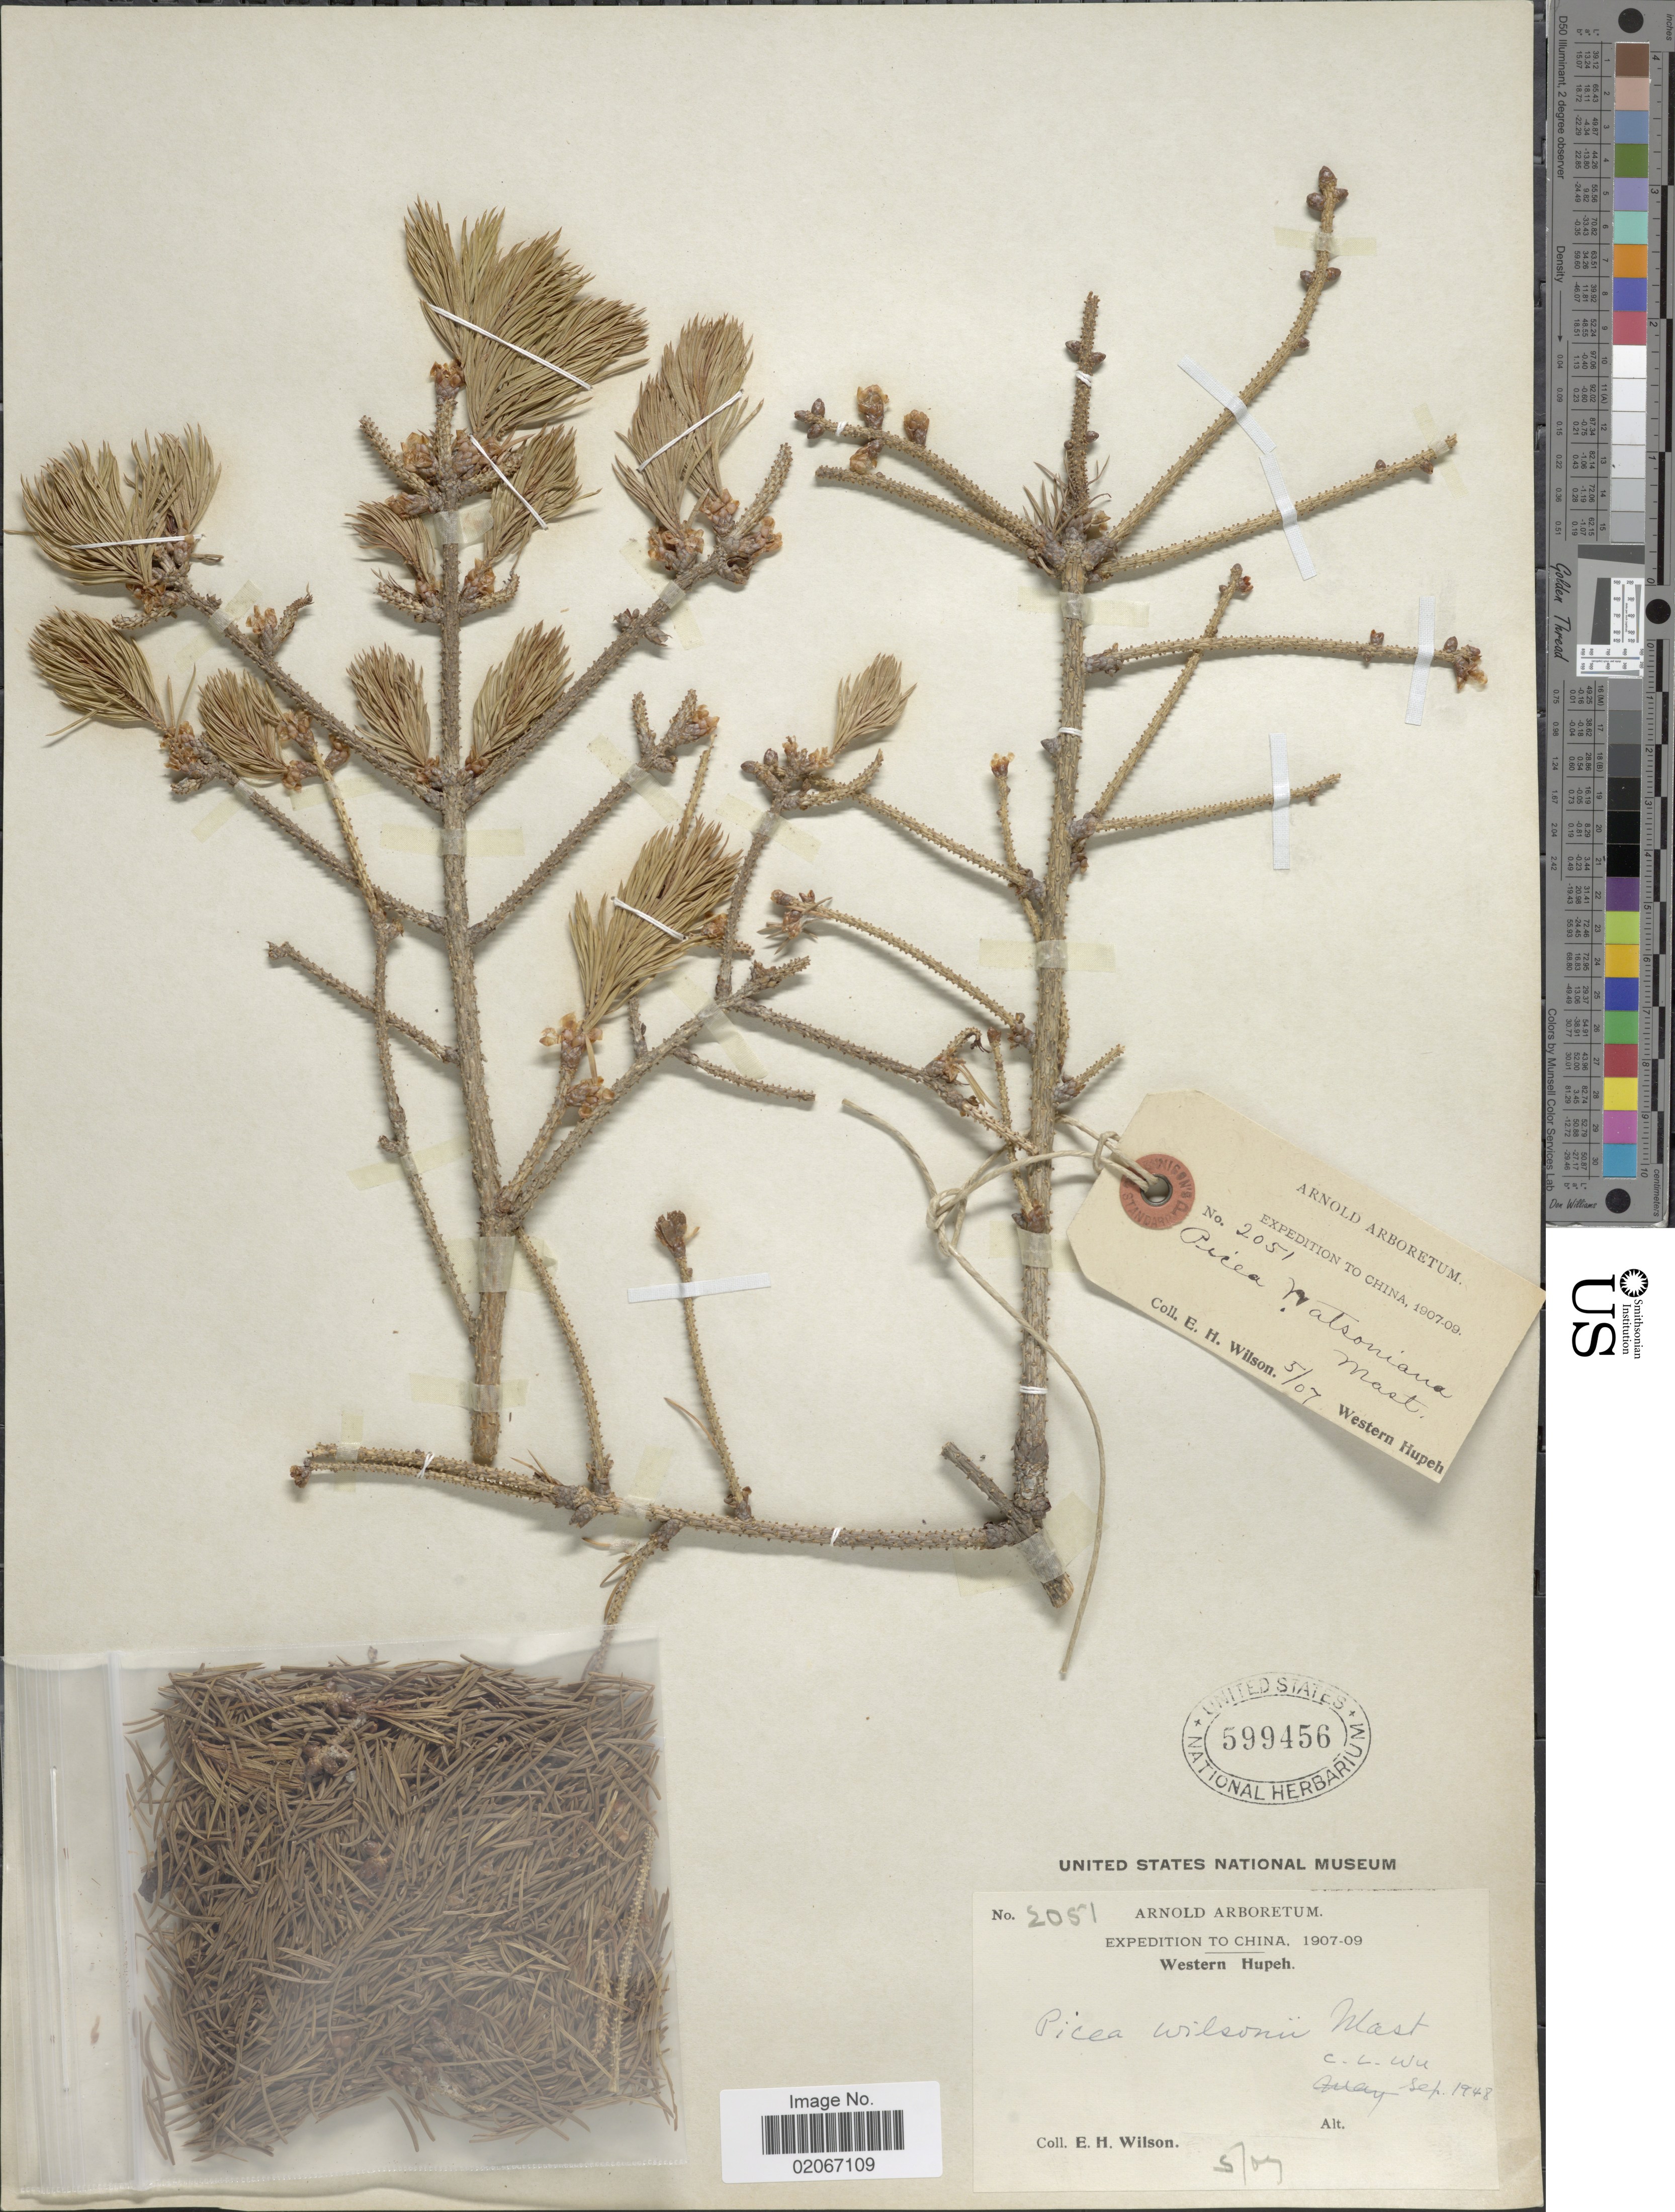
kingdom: Plantae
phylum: Tracheophyta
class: Pinopsida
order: Pinales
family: Pinaceae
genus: Picea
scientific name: Picea wilsonii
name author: Mast.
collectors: E. Wilson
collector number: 2051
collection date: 1907-05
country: China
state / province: Hubei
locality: Western Hupeh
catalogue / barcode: US 599456